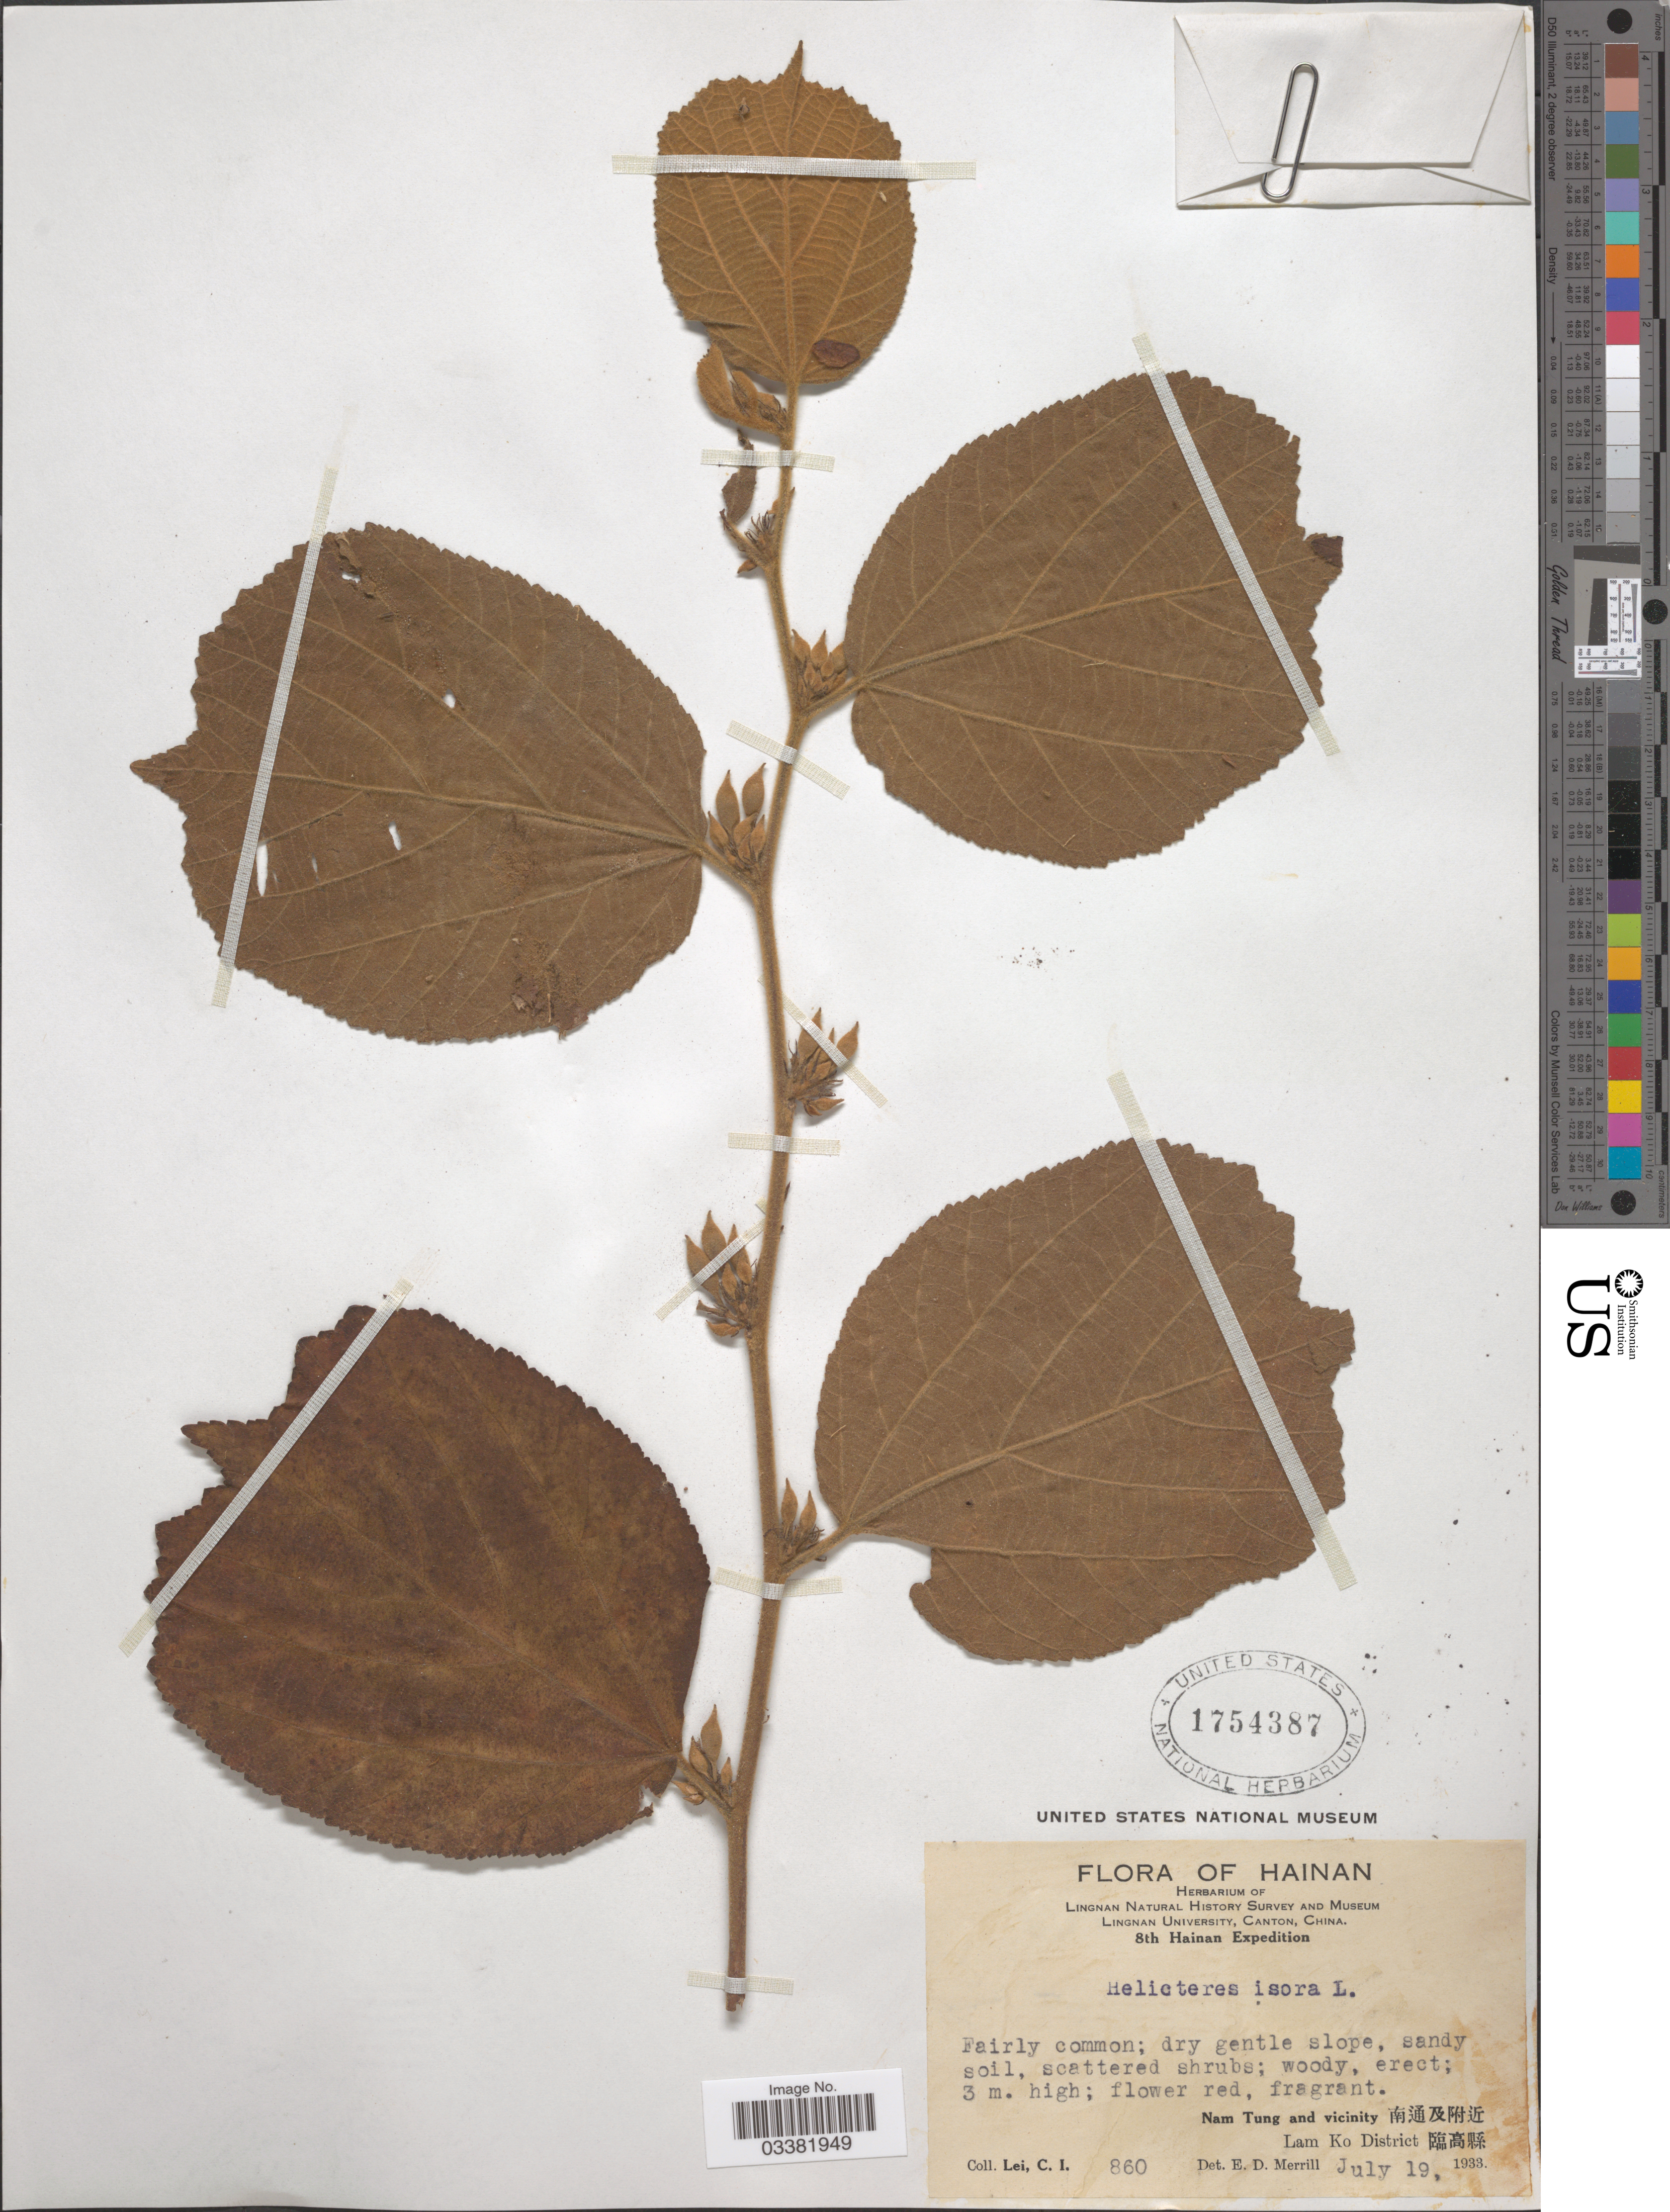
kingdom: Plantae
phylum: Tracheophyta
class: Magnoliopsida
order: Malvales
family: Malvaceae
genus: Helicteres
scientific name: Helicteres isora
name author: L.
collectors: C. I. Lei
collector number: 860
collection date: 1933-07-19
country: China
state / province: Hainan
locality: Nam Tung and vicinity X. Lam Ko District X.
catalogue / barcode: US 1754387